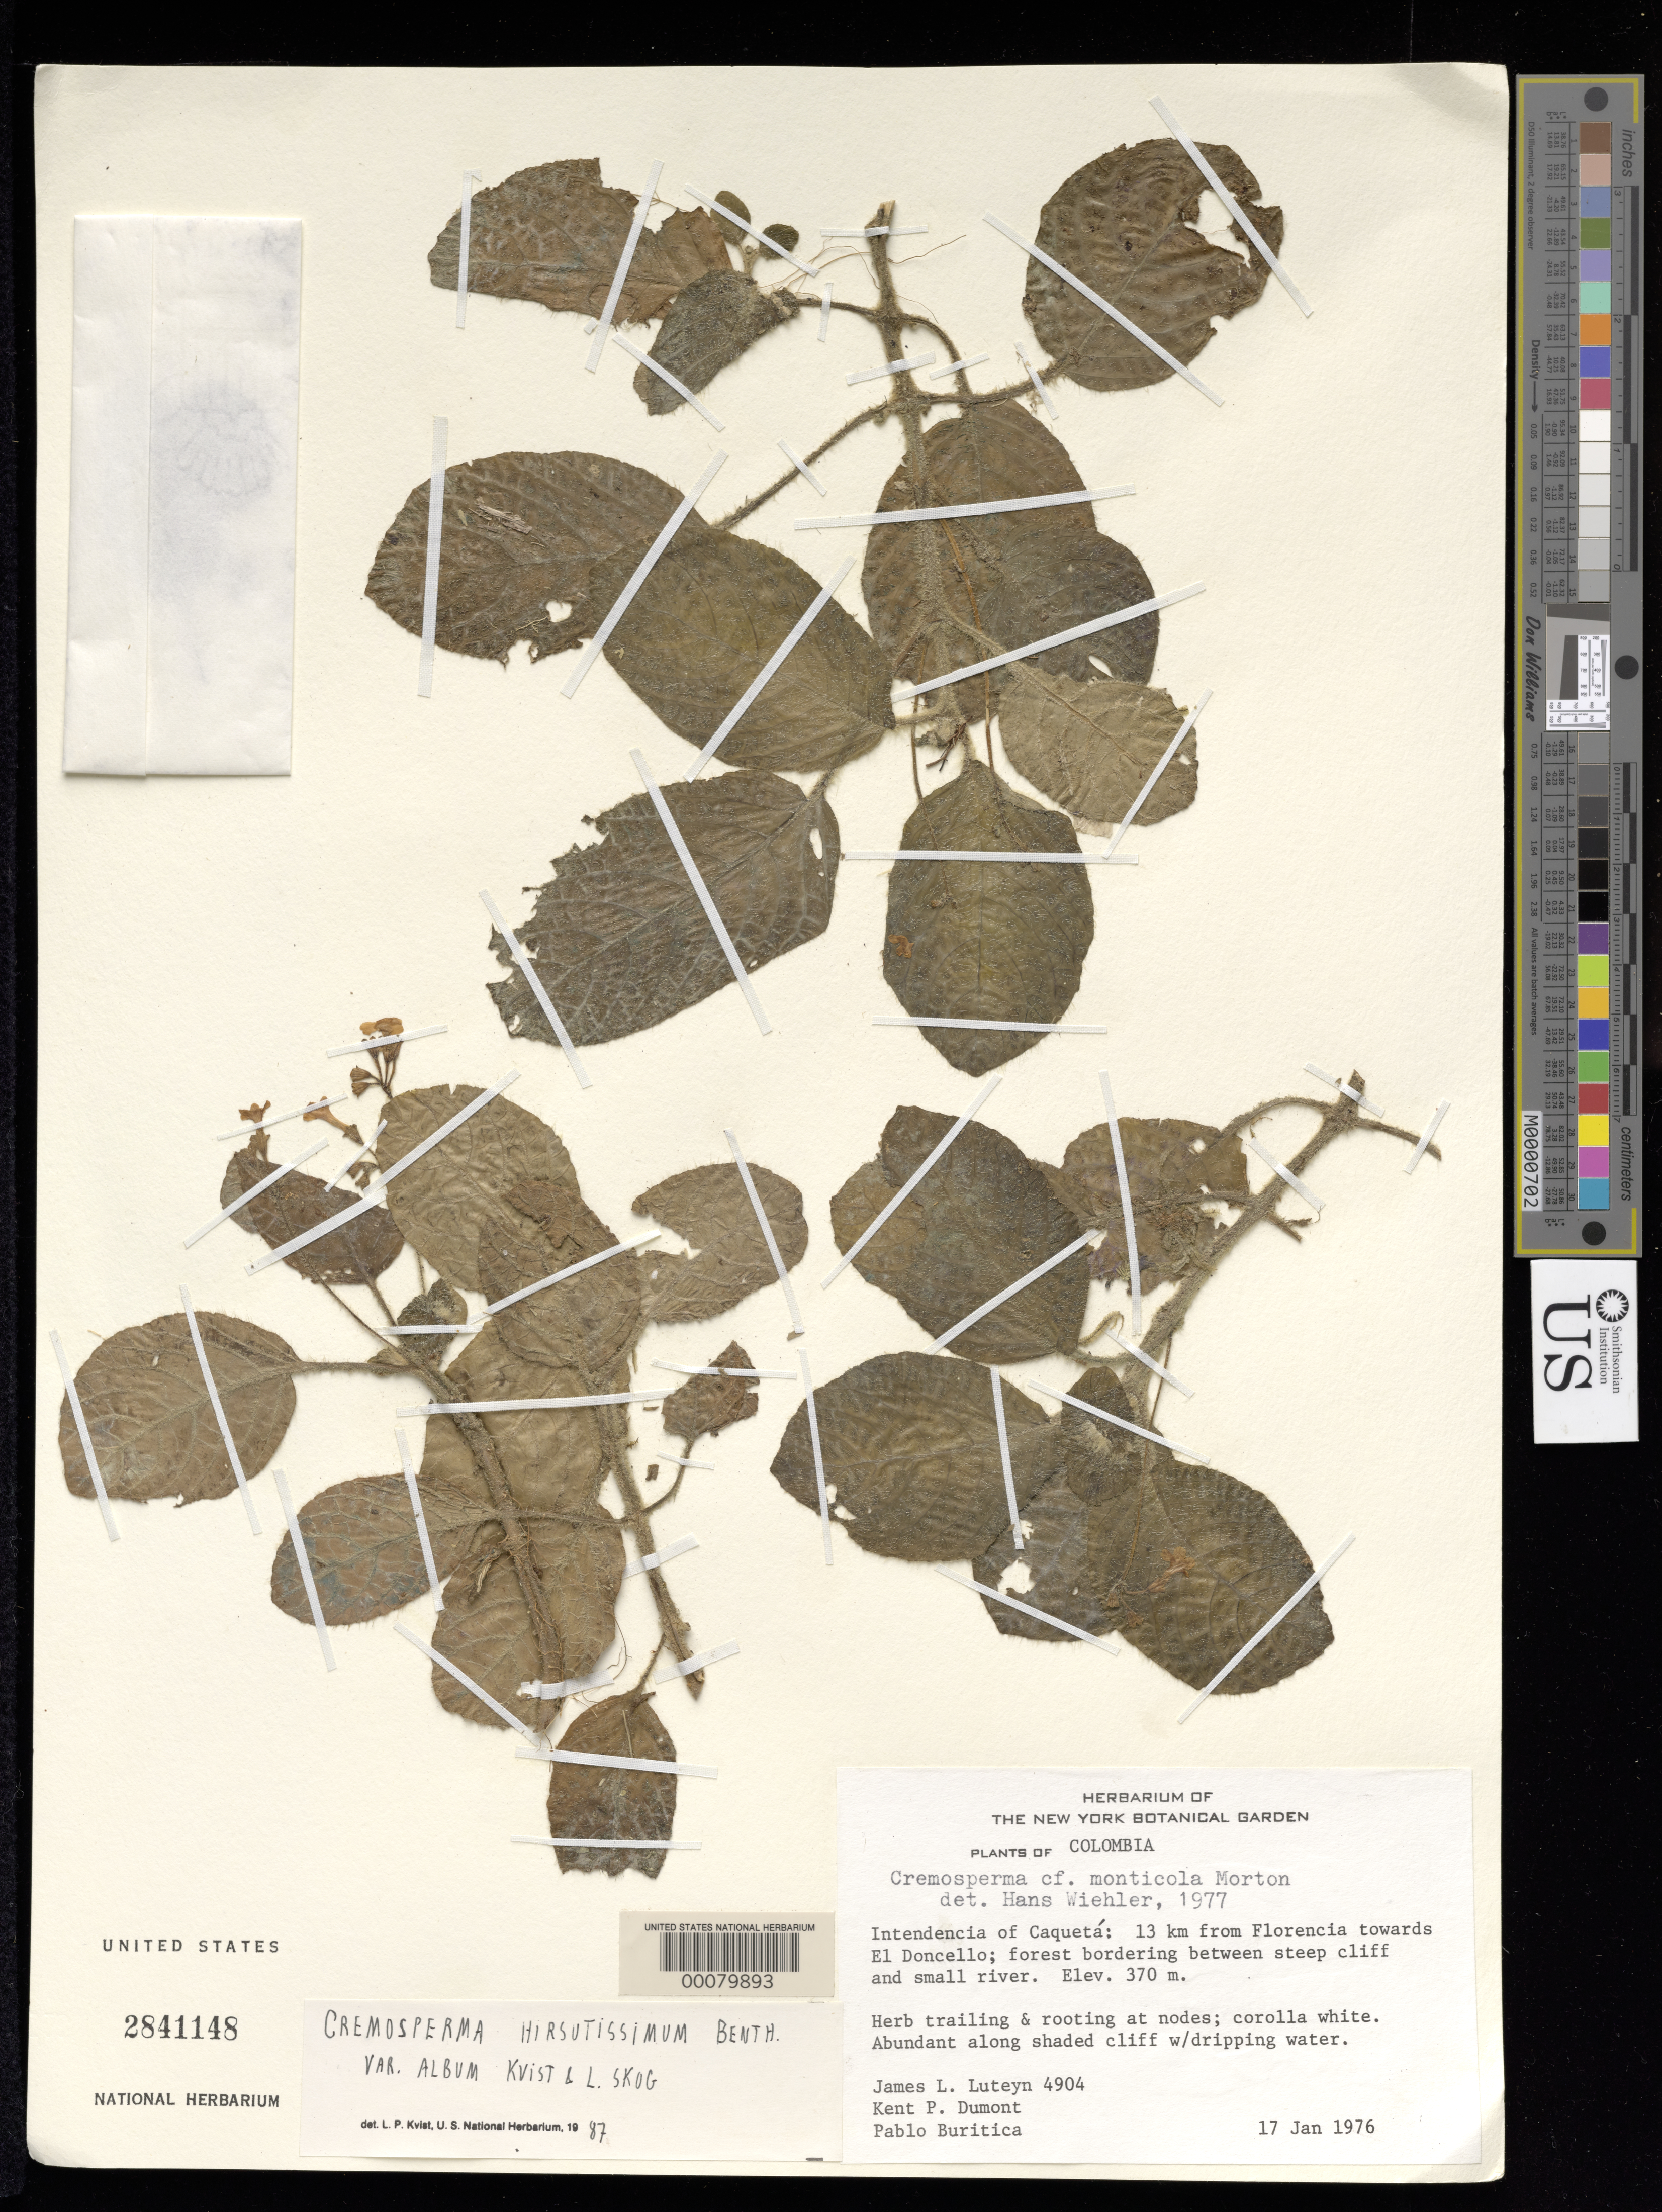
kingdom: Plantae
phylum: Tracheophyta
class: Magnoliopsida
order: Lamiales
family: Gesneriaceae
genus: Cremosperma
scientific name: Cremosperma hirsutissimum var. album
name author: (C.V. Morton) L.P. Kvist & L.E. Skog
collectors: J. L. Luteyn, K. P. Dumont & P. Buritica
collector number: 4904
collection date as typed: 17 Jan 1976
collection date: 1976-01-17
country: Colombia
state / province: Caquetá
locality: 13 km from Florencia towards El Doncello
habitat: Forest bordering between steep cliff and small river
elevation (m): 370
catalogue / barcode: US 2841148